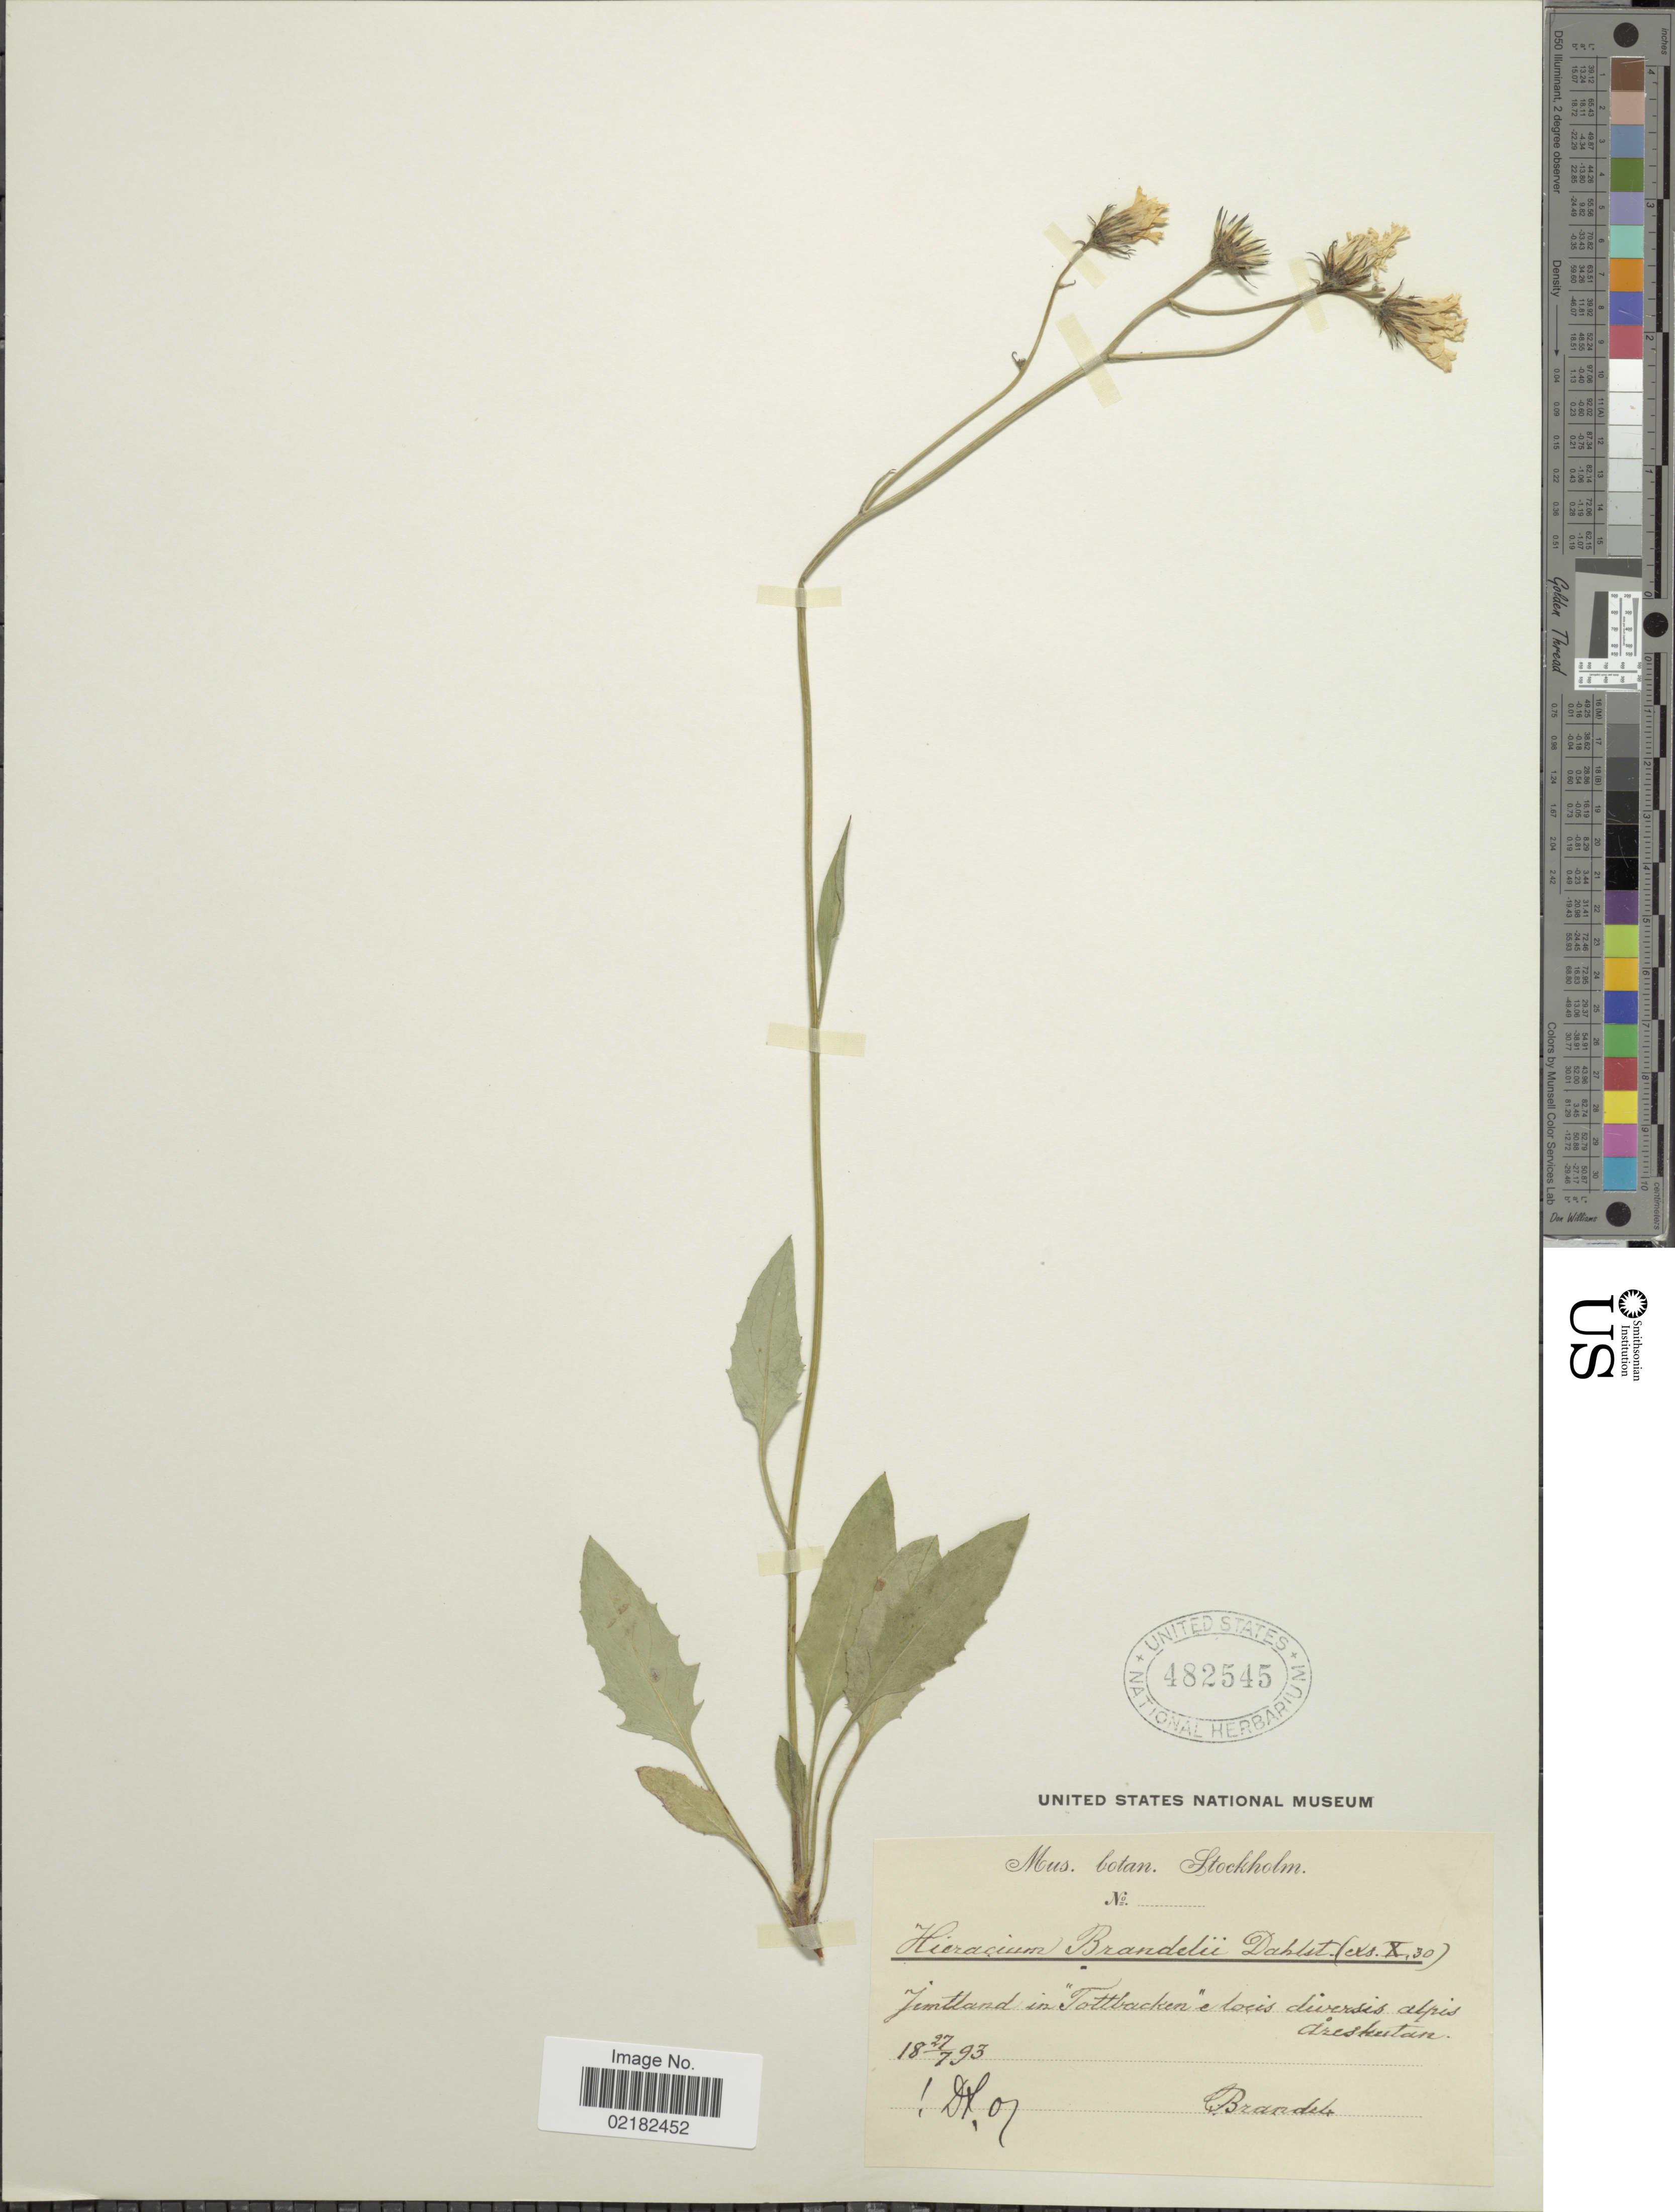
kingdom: Plantae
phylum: Tracheophyta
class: Magnoliopsida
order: Asterales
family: Asteraceae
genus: Hieracium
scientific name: Hieracium brandelii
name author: (Dahlst. ex Zahn) Dahlst.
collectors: Brandel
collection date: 1893-07-27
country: Sweden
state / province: Jämtland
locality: Jamtland in Tottbacken, alpis Areskutan.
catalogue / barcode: US 482545